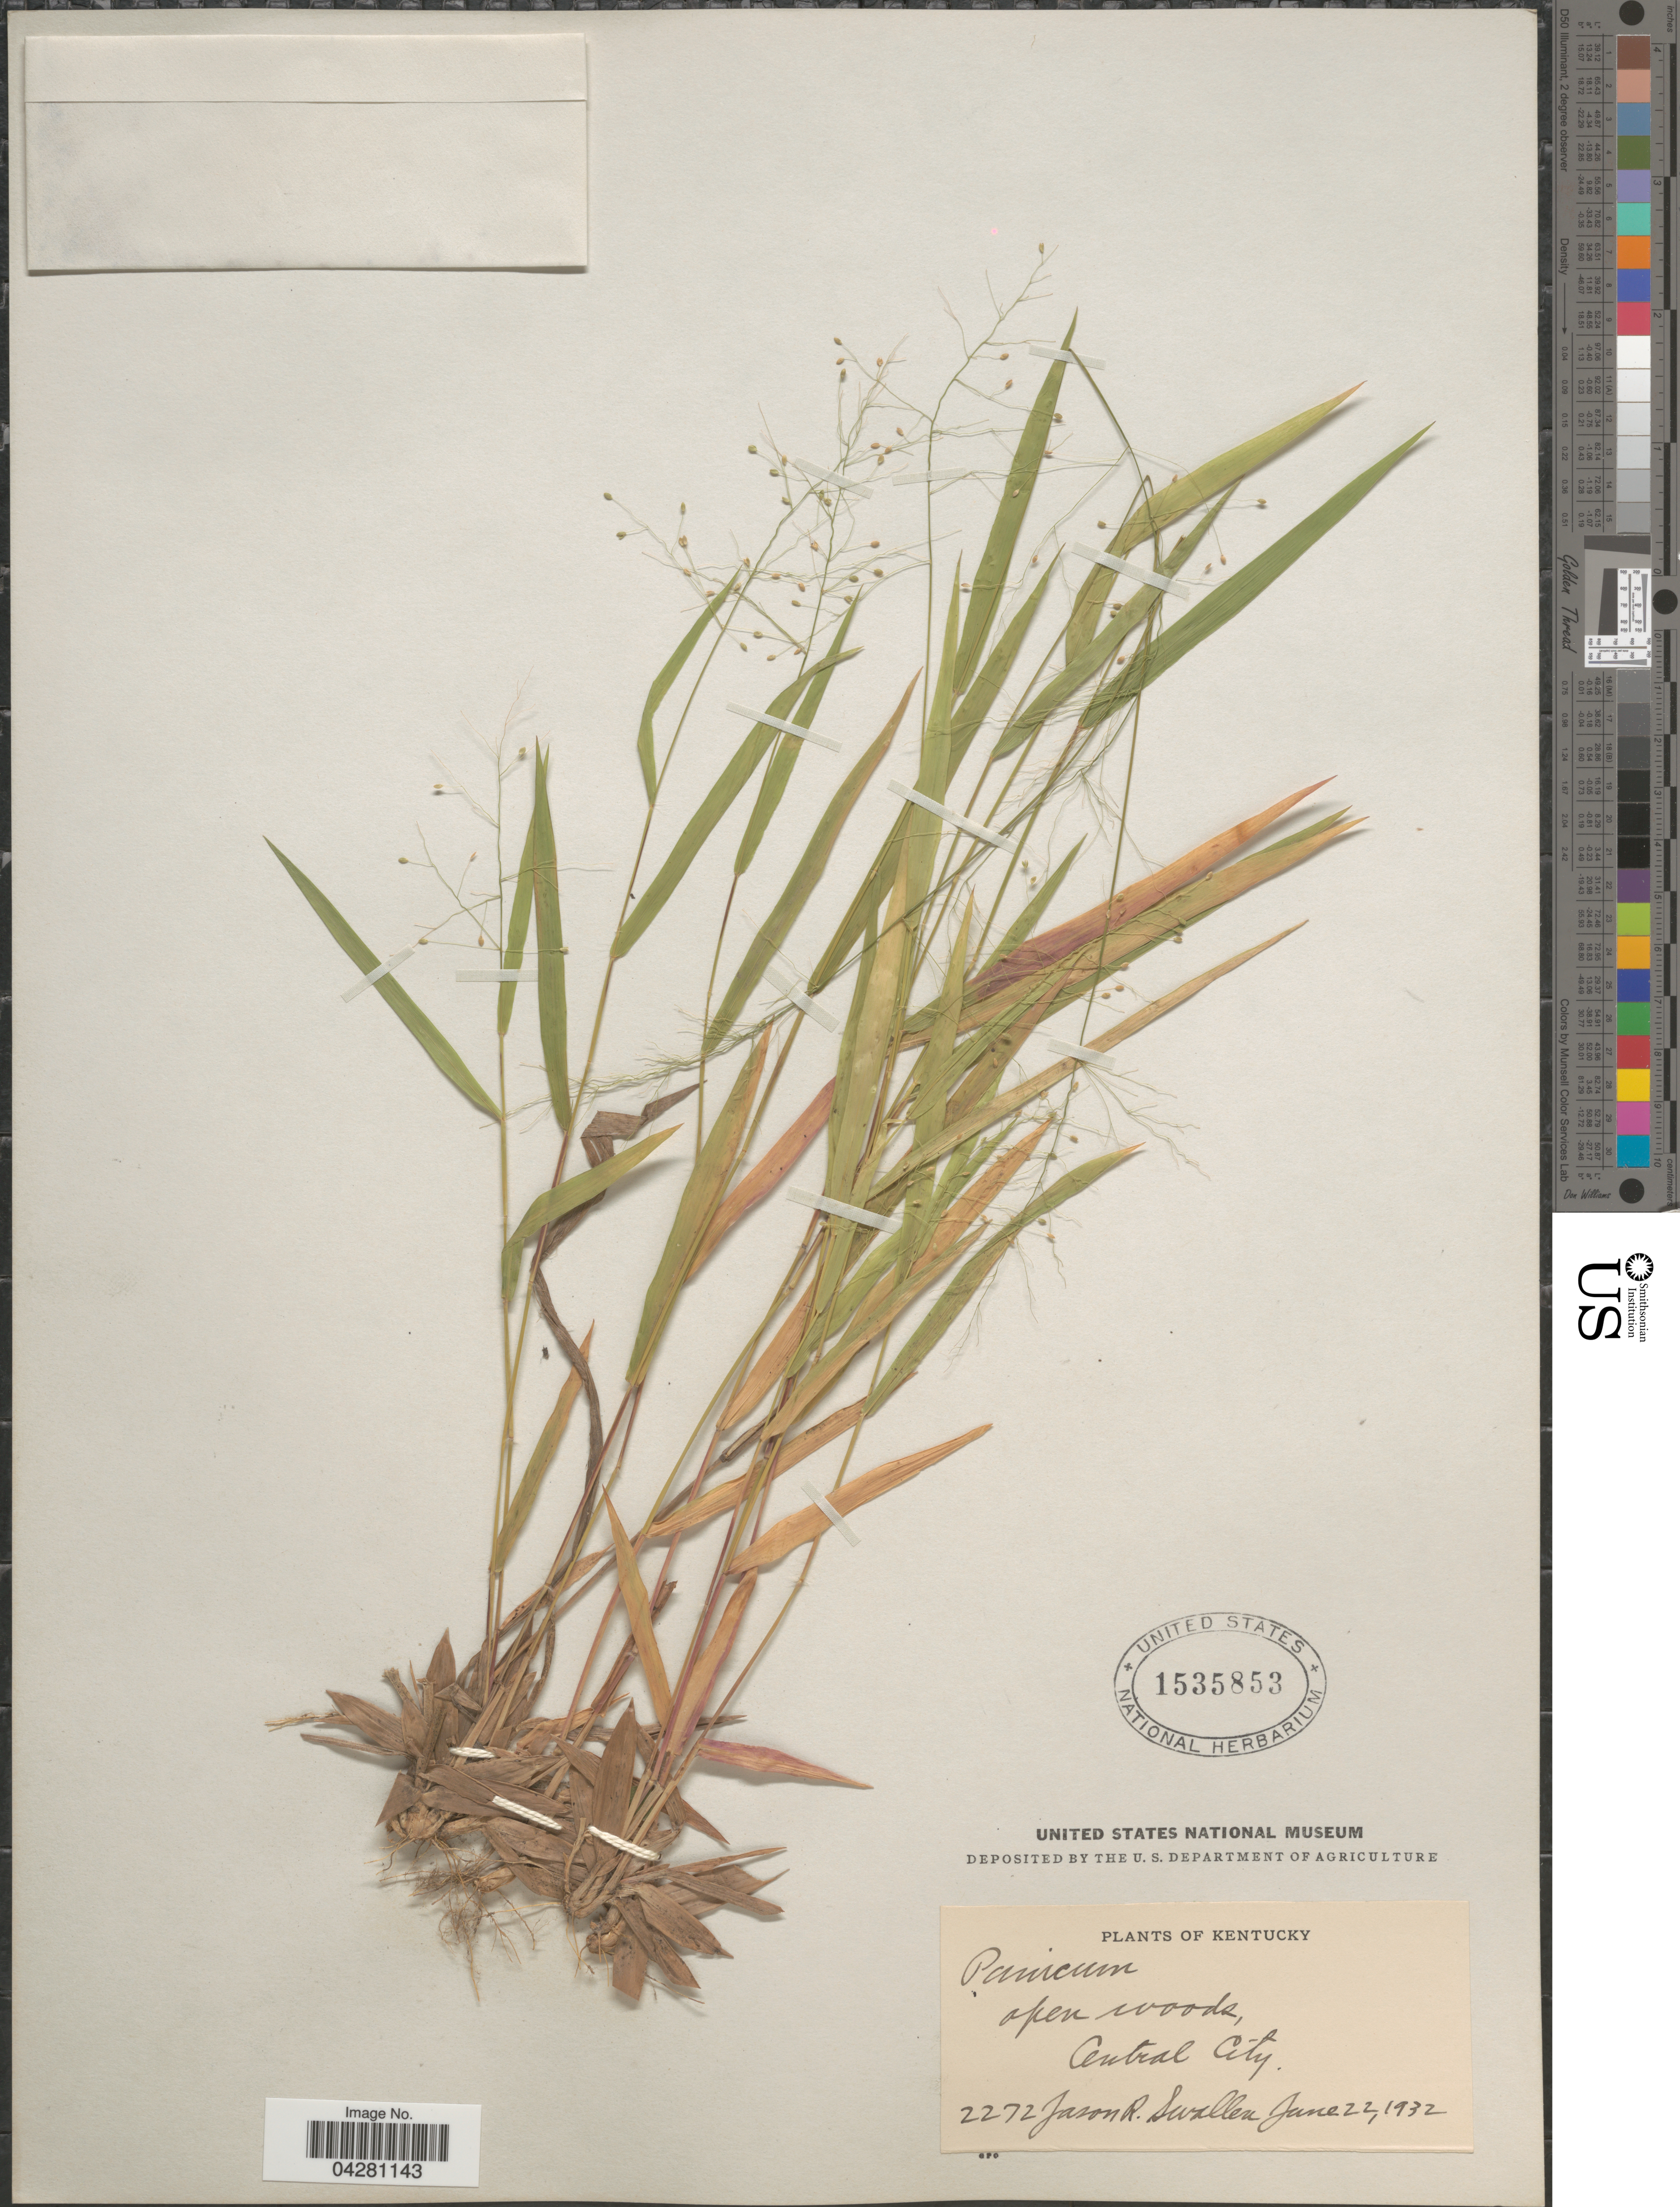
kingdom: Plantae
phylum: Tracheophyta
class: Liliopsida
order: Poales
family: Poaceae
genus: Dichanthelium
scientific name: Dichanthelium dichotomum var. dichotomum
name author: (L.) Gould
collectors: J. R. Swallen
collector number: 2272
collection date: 1932-06-22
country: United States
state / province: Kentucky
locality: Open woods, Central City.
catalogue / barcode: US 1535853